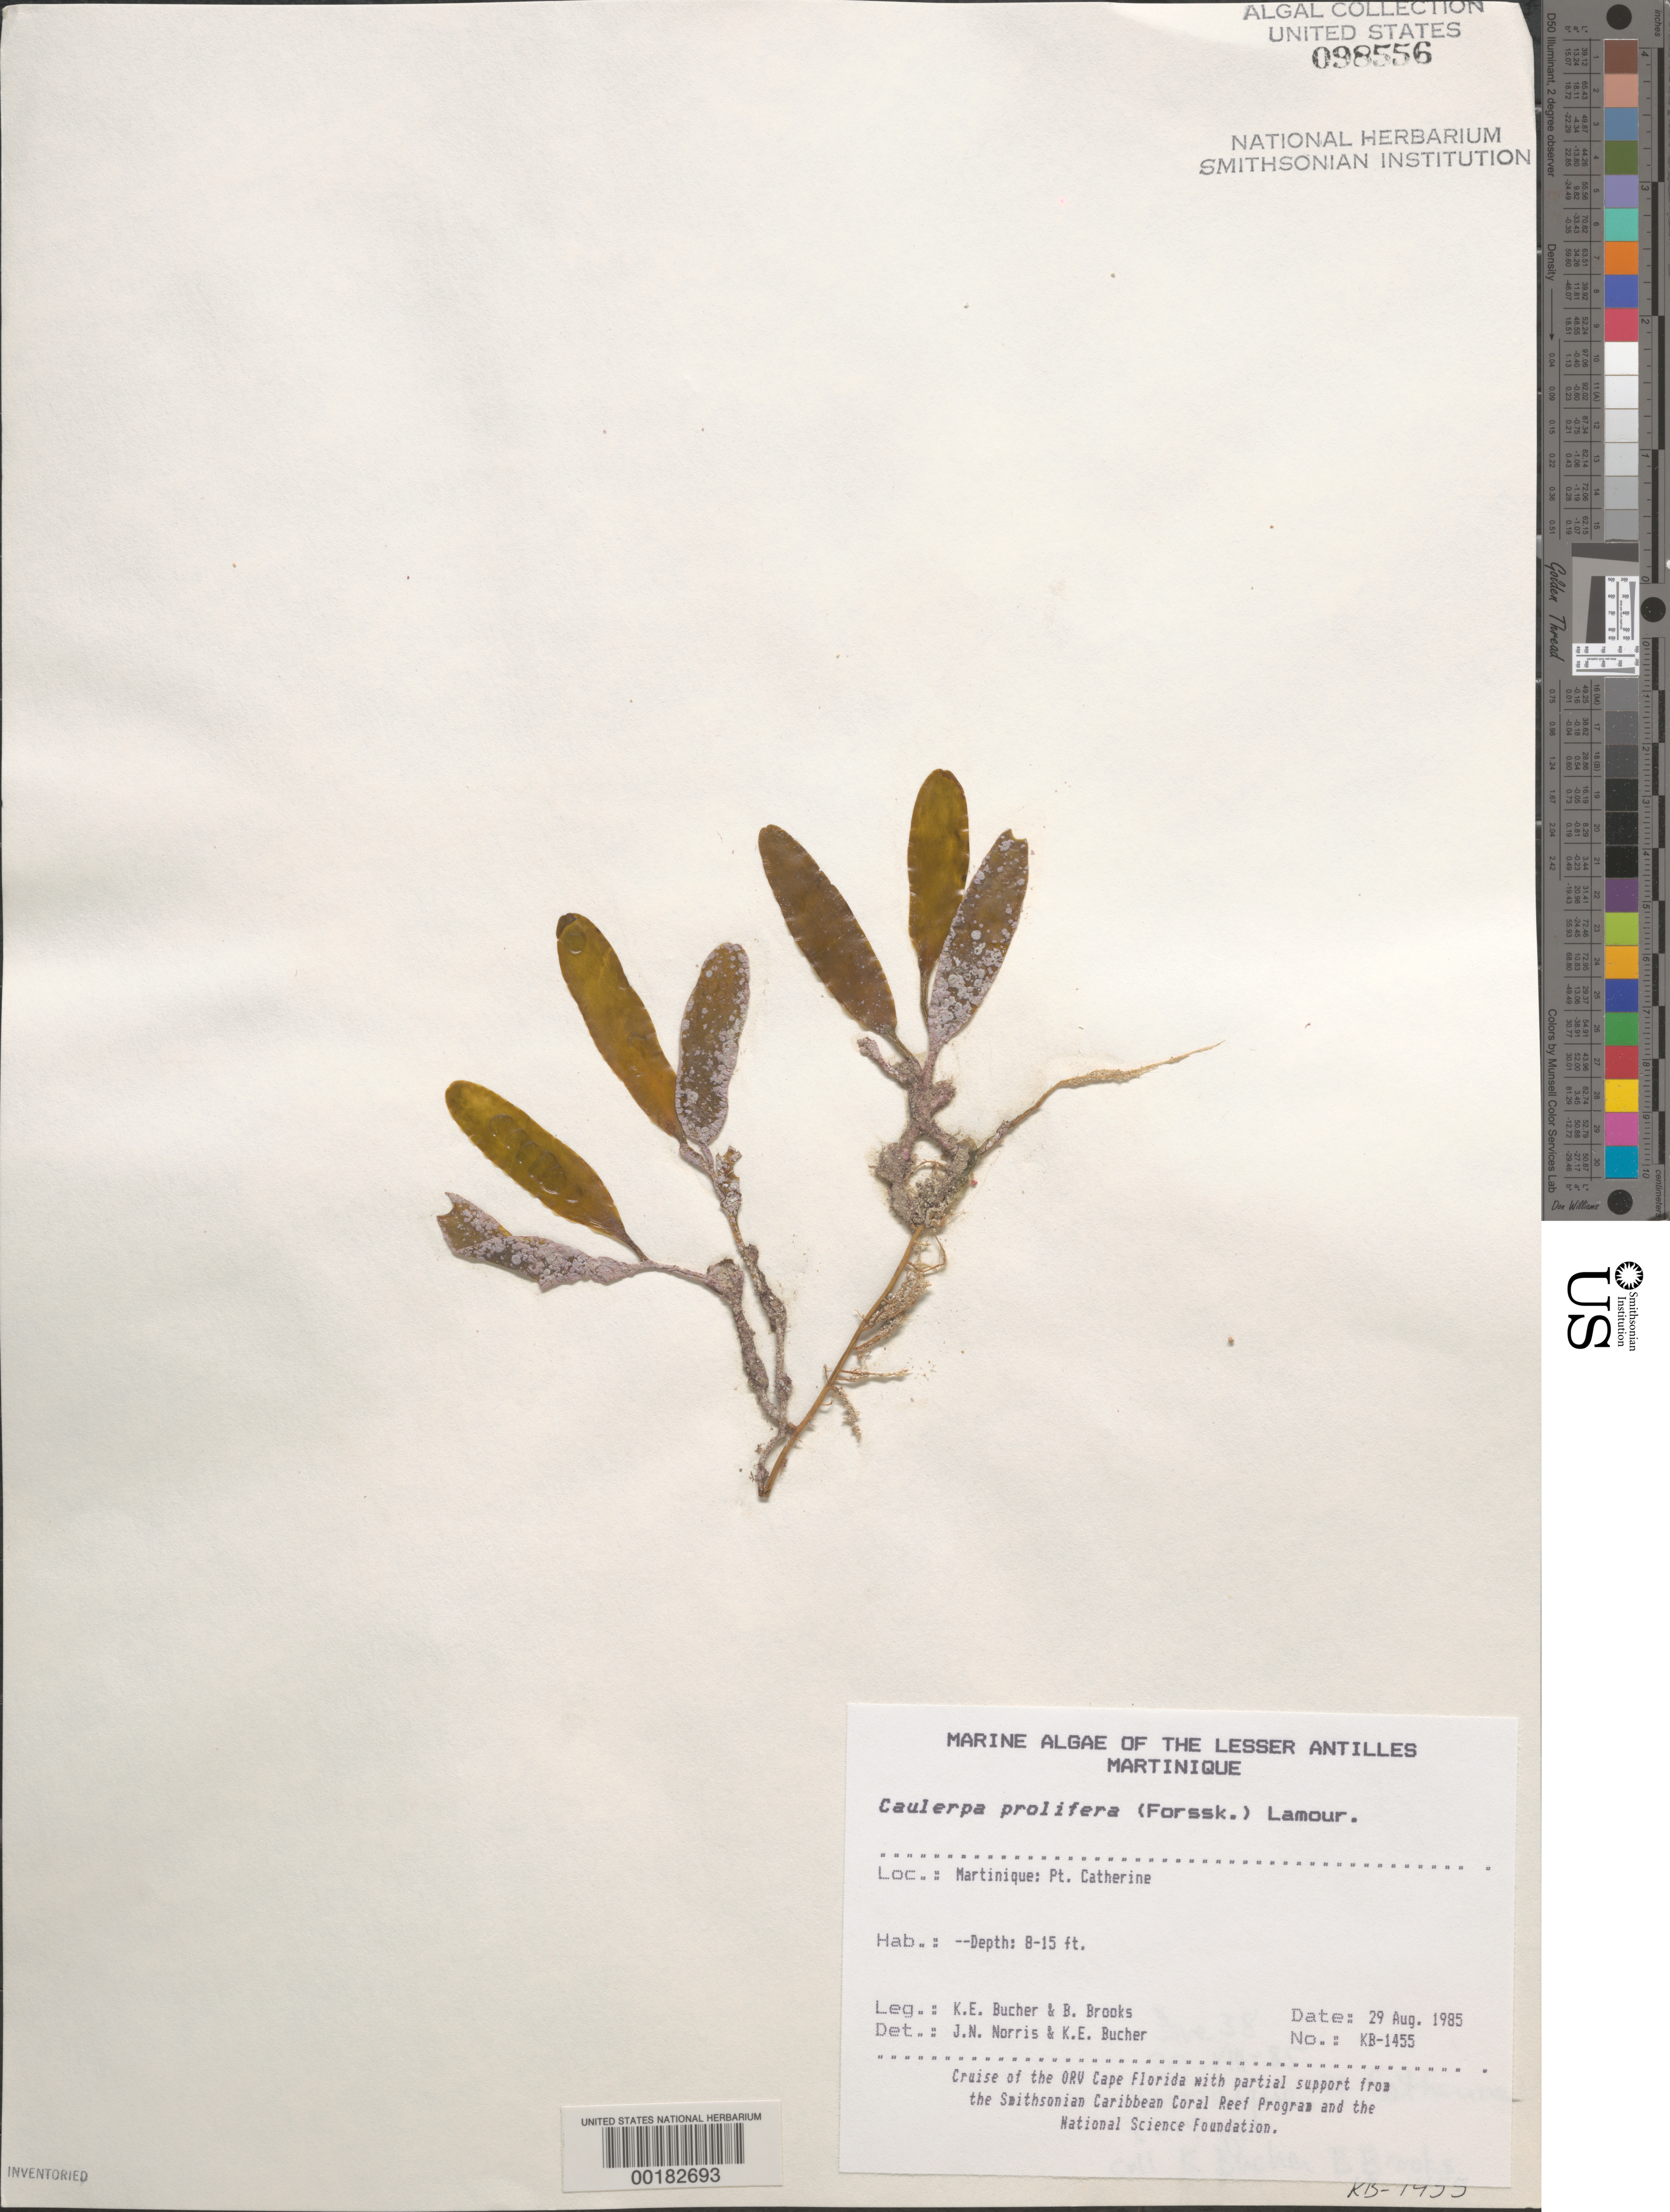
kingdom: Plantae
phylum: Chlorophyta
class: Ulvophyceae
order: Bryopsidales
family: Caulerpaceae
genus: Caulerpa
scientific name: Caulerpa prolifera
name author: (Forssk.) J.V.Lamouroux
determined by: Norris, J. N.; Bucher, K. E.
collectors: K. E. Bucher & B. Brooks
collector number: Kb-1455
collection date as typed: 29 Aug 1985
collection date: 1985-08-29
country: Martinique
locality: Pointe Catherine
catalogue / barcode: US 98556